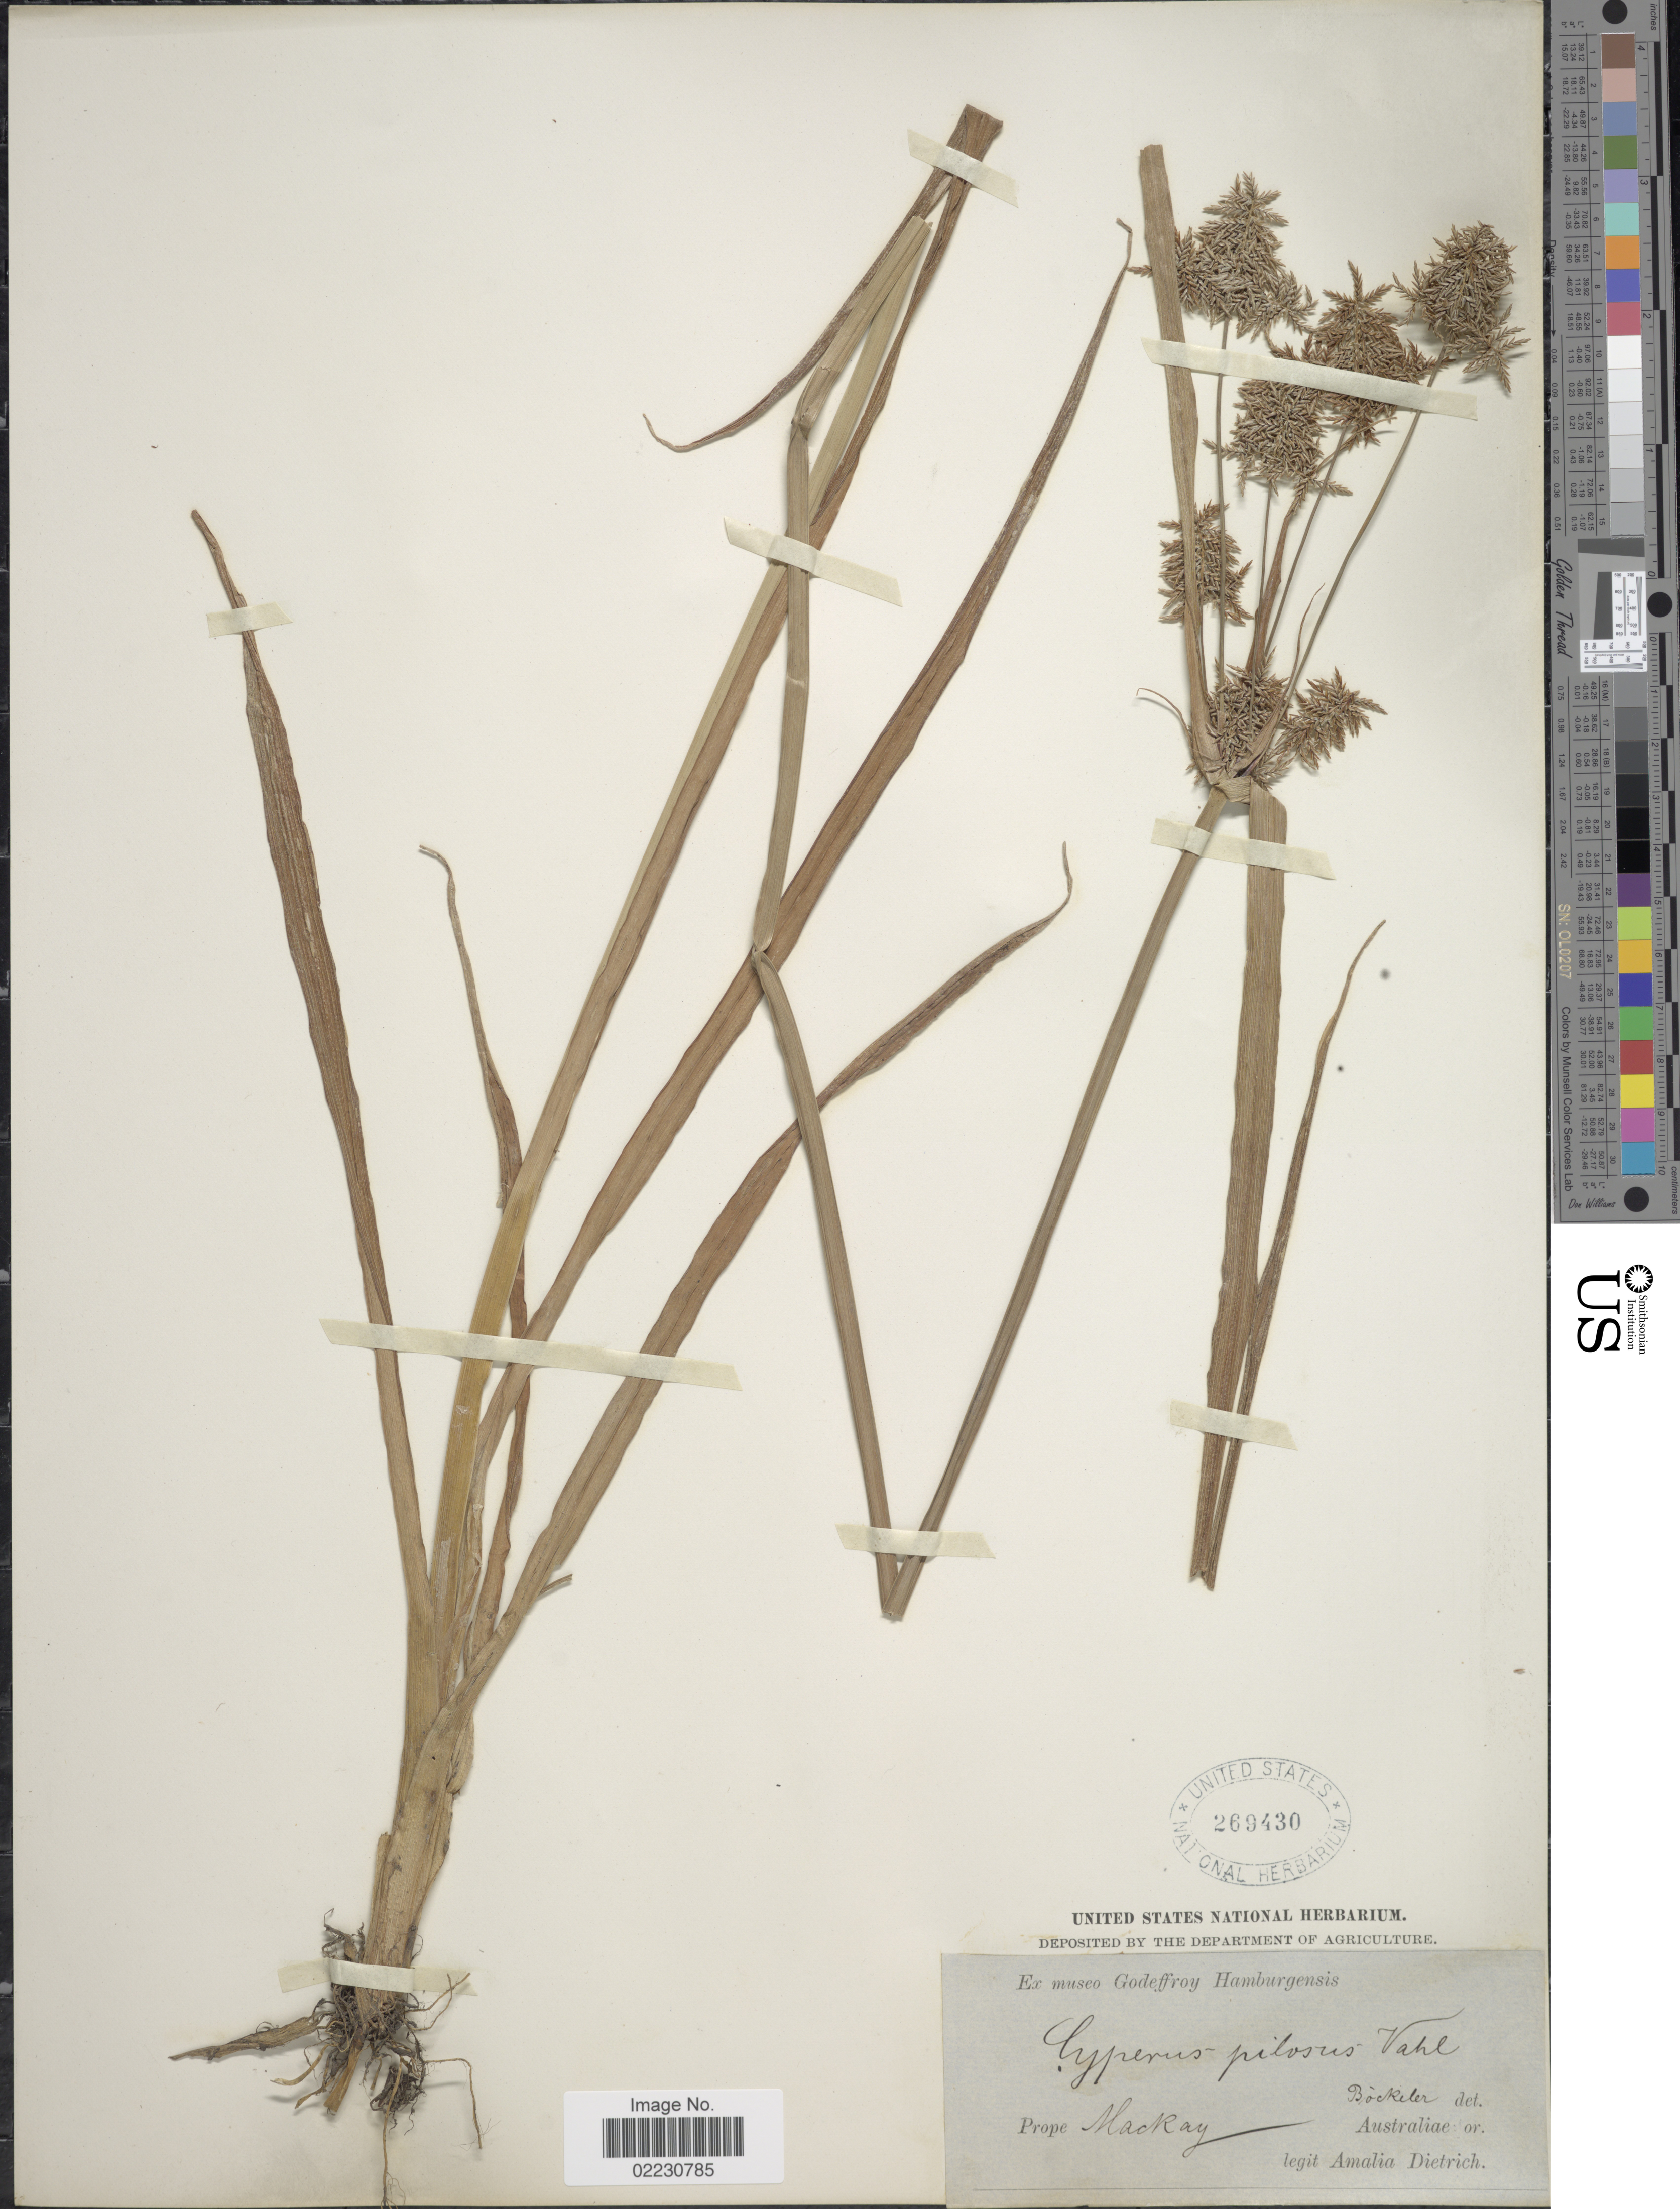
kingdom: Plantae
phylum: Tracheophyta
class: Liliopsida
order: Poales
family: Cyperaceae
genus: Cyperus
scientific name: Cyperus pilosus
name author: Vahl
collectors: A. Dietrich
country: Australia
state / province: Queensland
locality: Prope Mackay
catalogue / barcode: US 269430